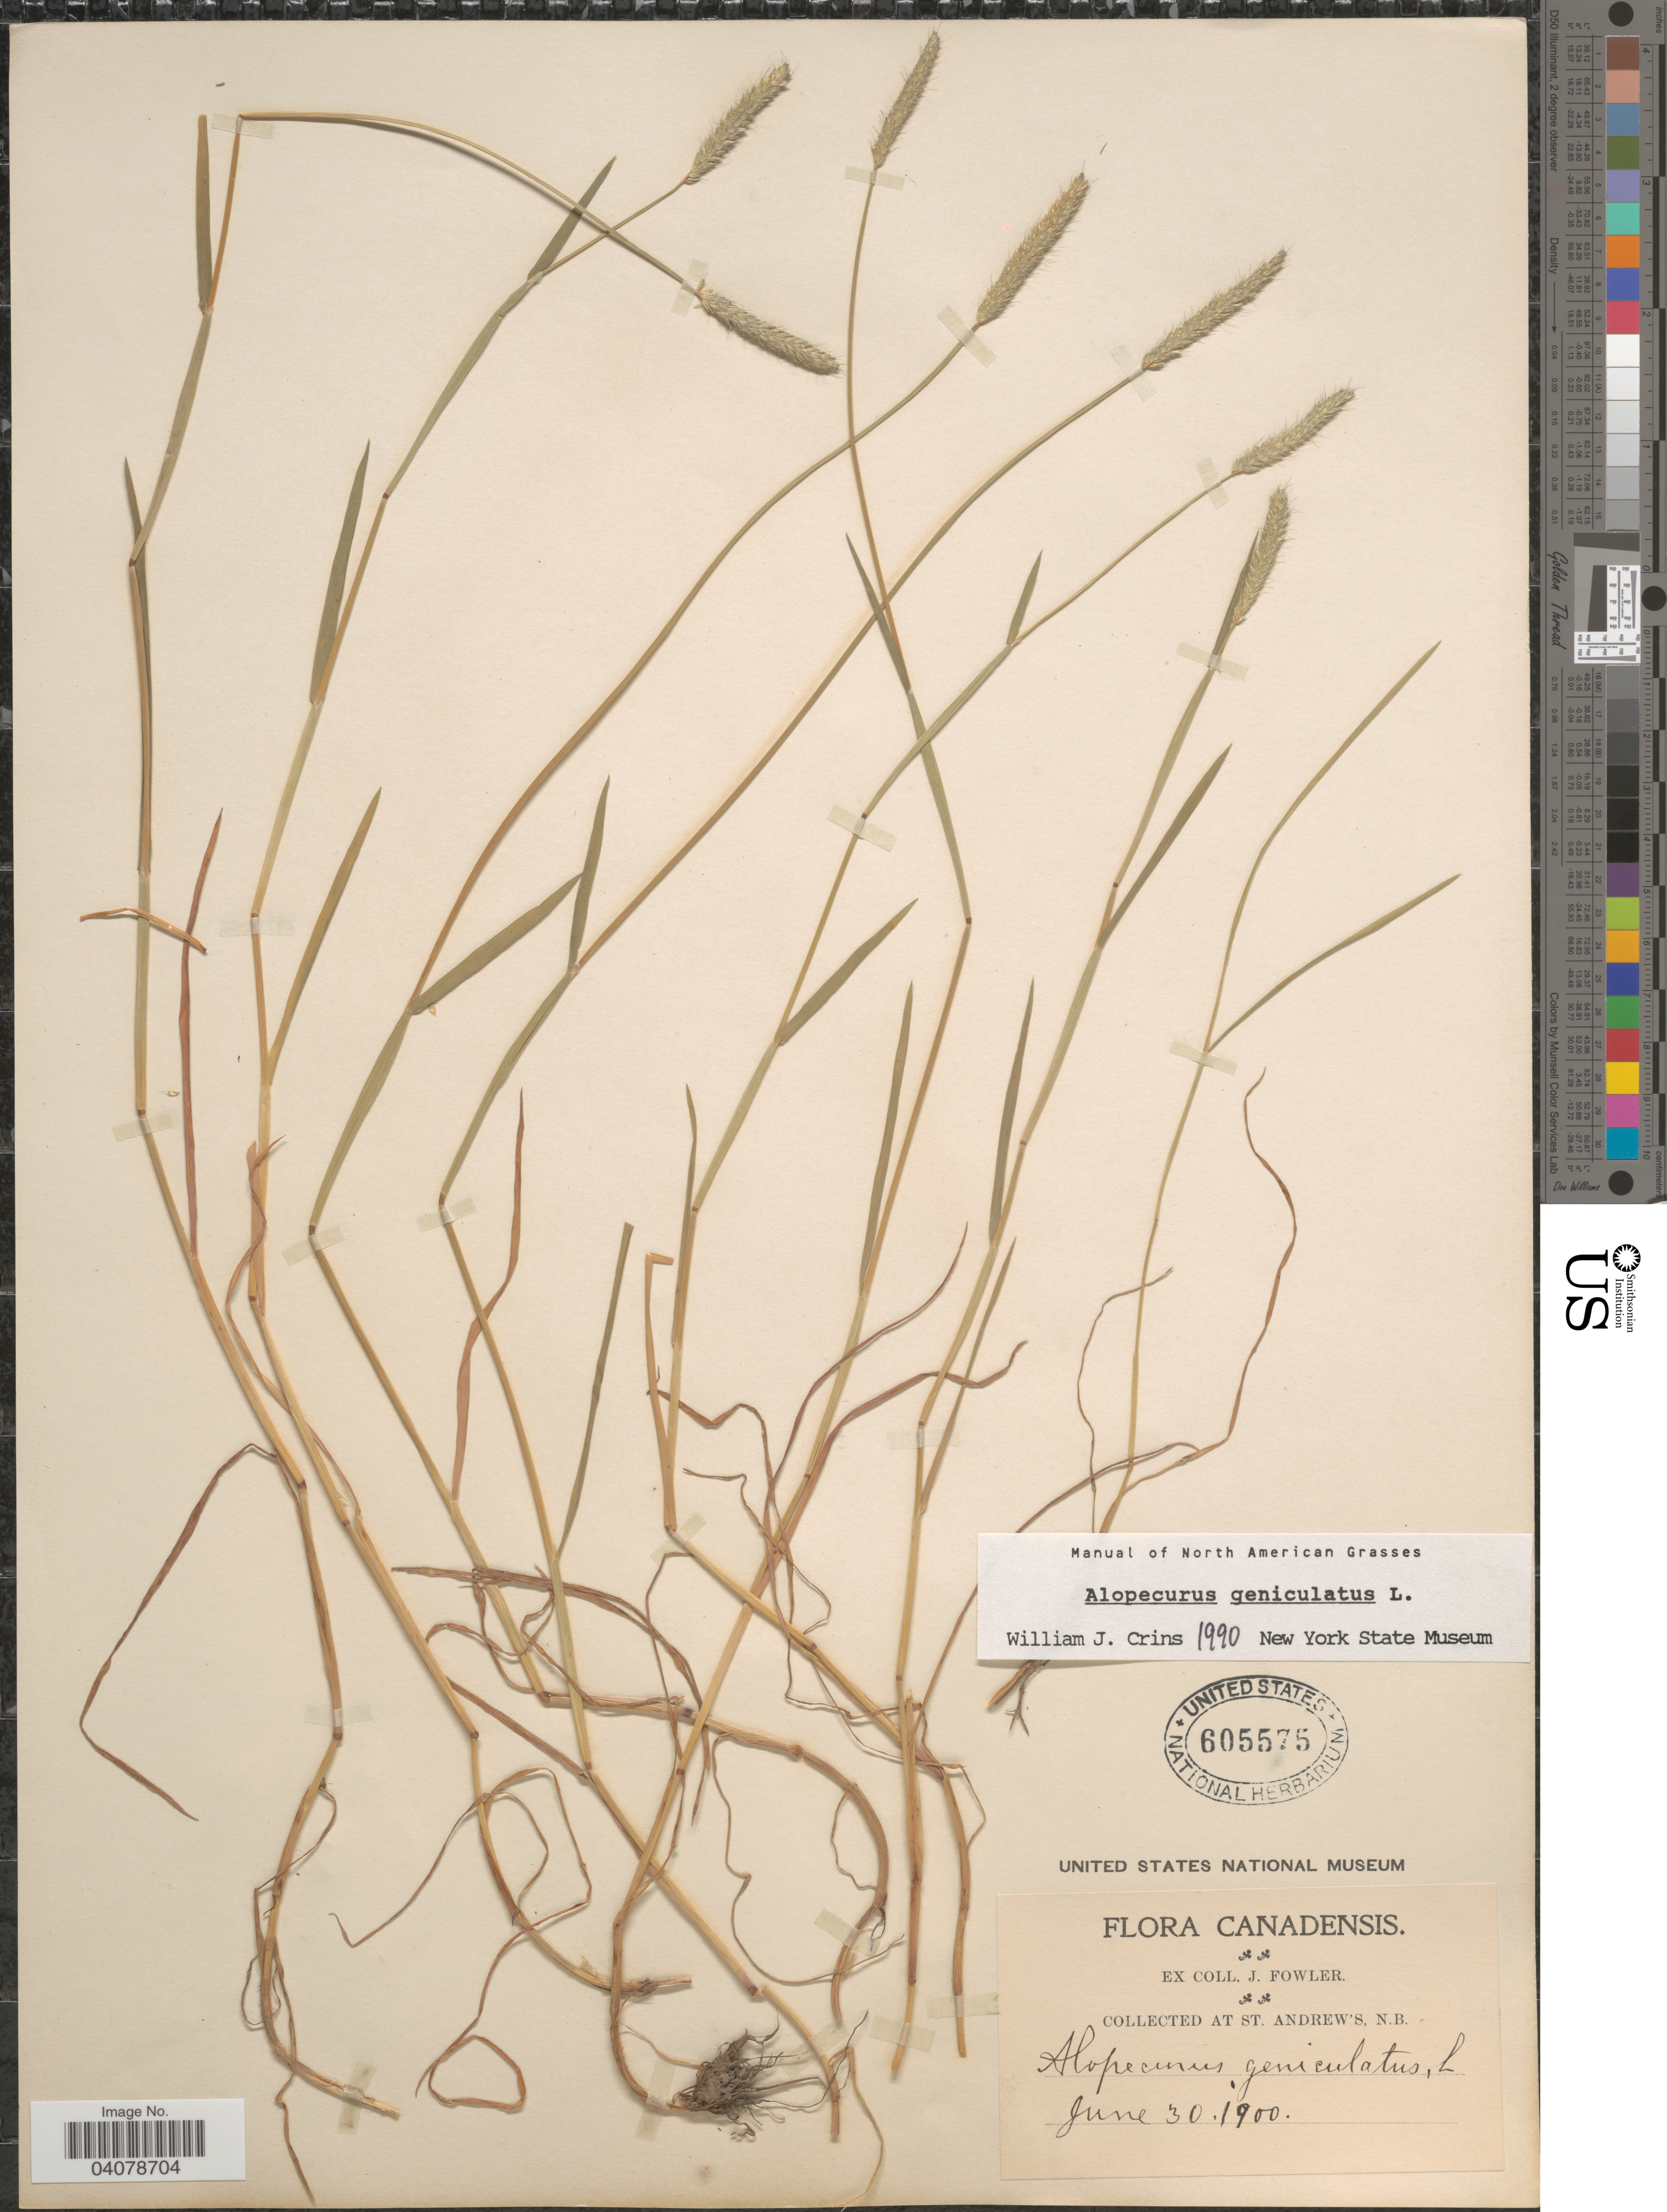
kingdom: Plantae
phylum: Tracheophyta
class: Liliopsida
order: Poales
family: Poaceae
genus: Alopecurus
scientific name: Alopecurus geniculatus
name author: L.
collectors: J. Fowler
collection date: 1900-06-30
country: Canada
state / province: New Brunswick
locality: At St. Andrew's.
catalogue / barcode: US 605575